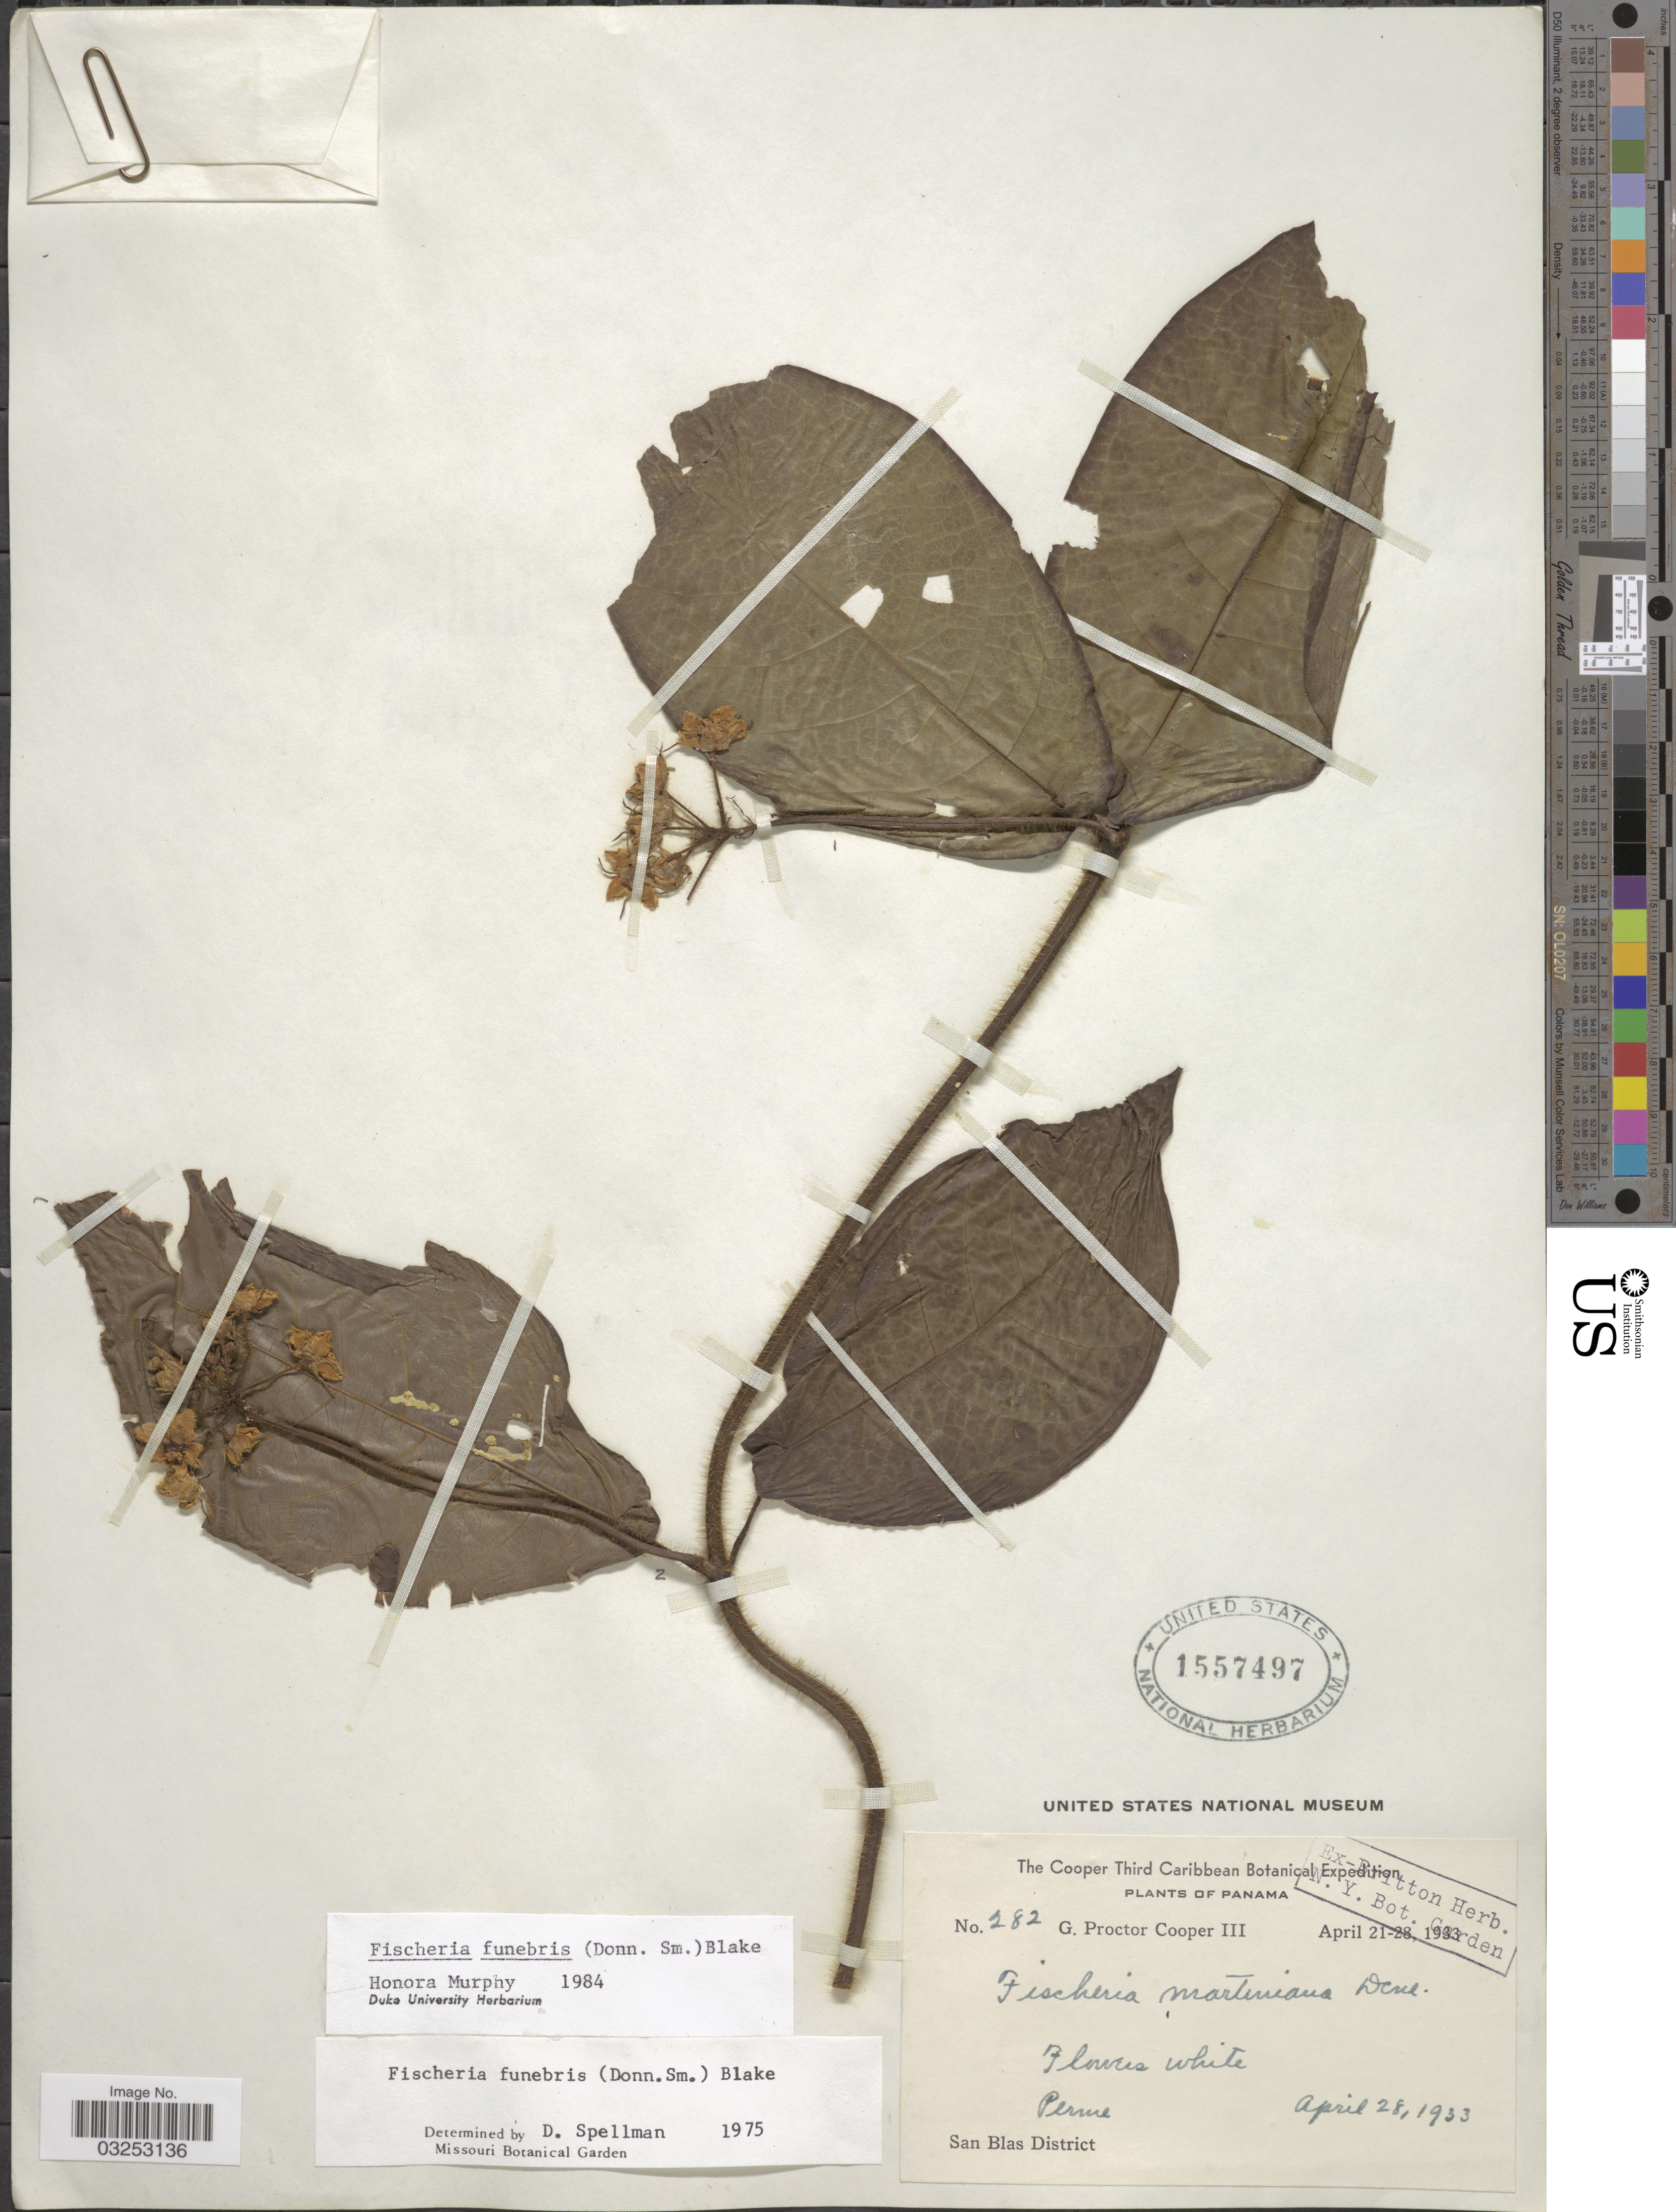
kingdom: Plantae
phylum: Tracheophyta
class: Magnoliopsida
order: Gentianales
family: Apocynaceae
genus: Fischeria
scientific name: Fischeria funebris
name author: (Donn. Sm.) S.F. Blake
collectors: G. Cooper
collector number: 282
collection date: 1933-04-28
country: Panama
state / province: Kuna Yala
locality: Perme, San Blas District.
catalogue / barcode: US 1557497